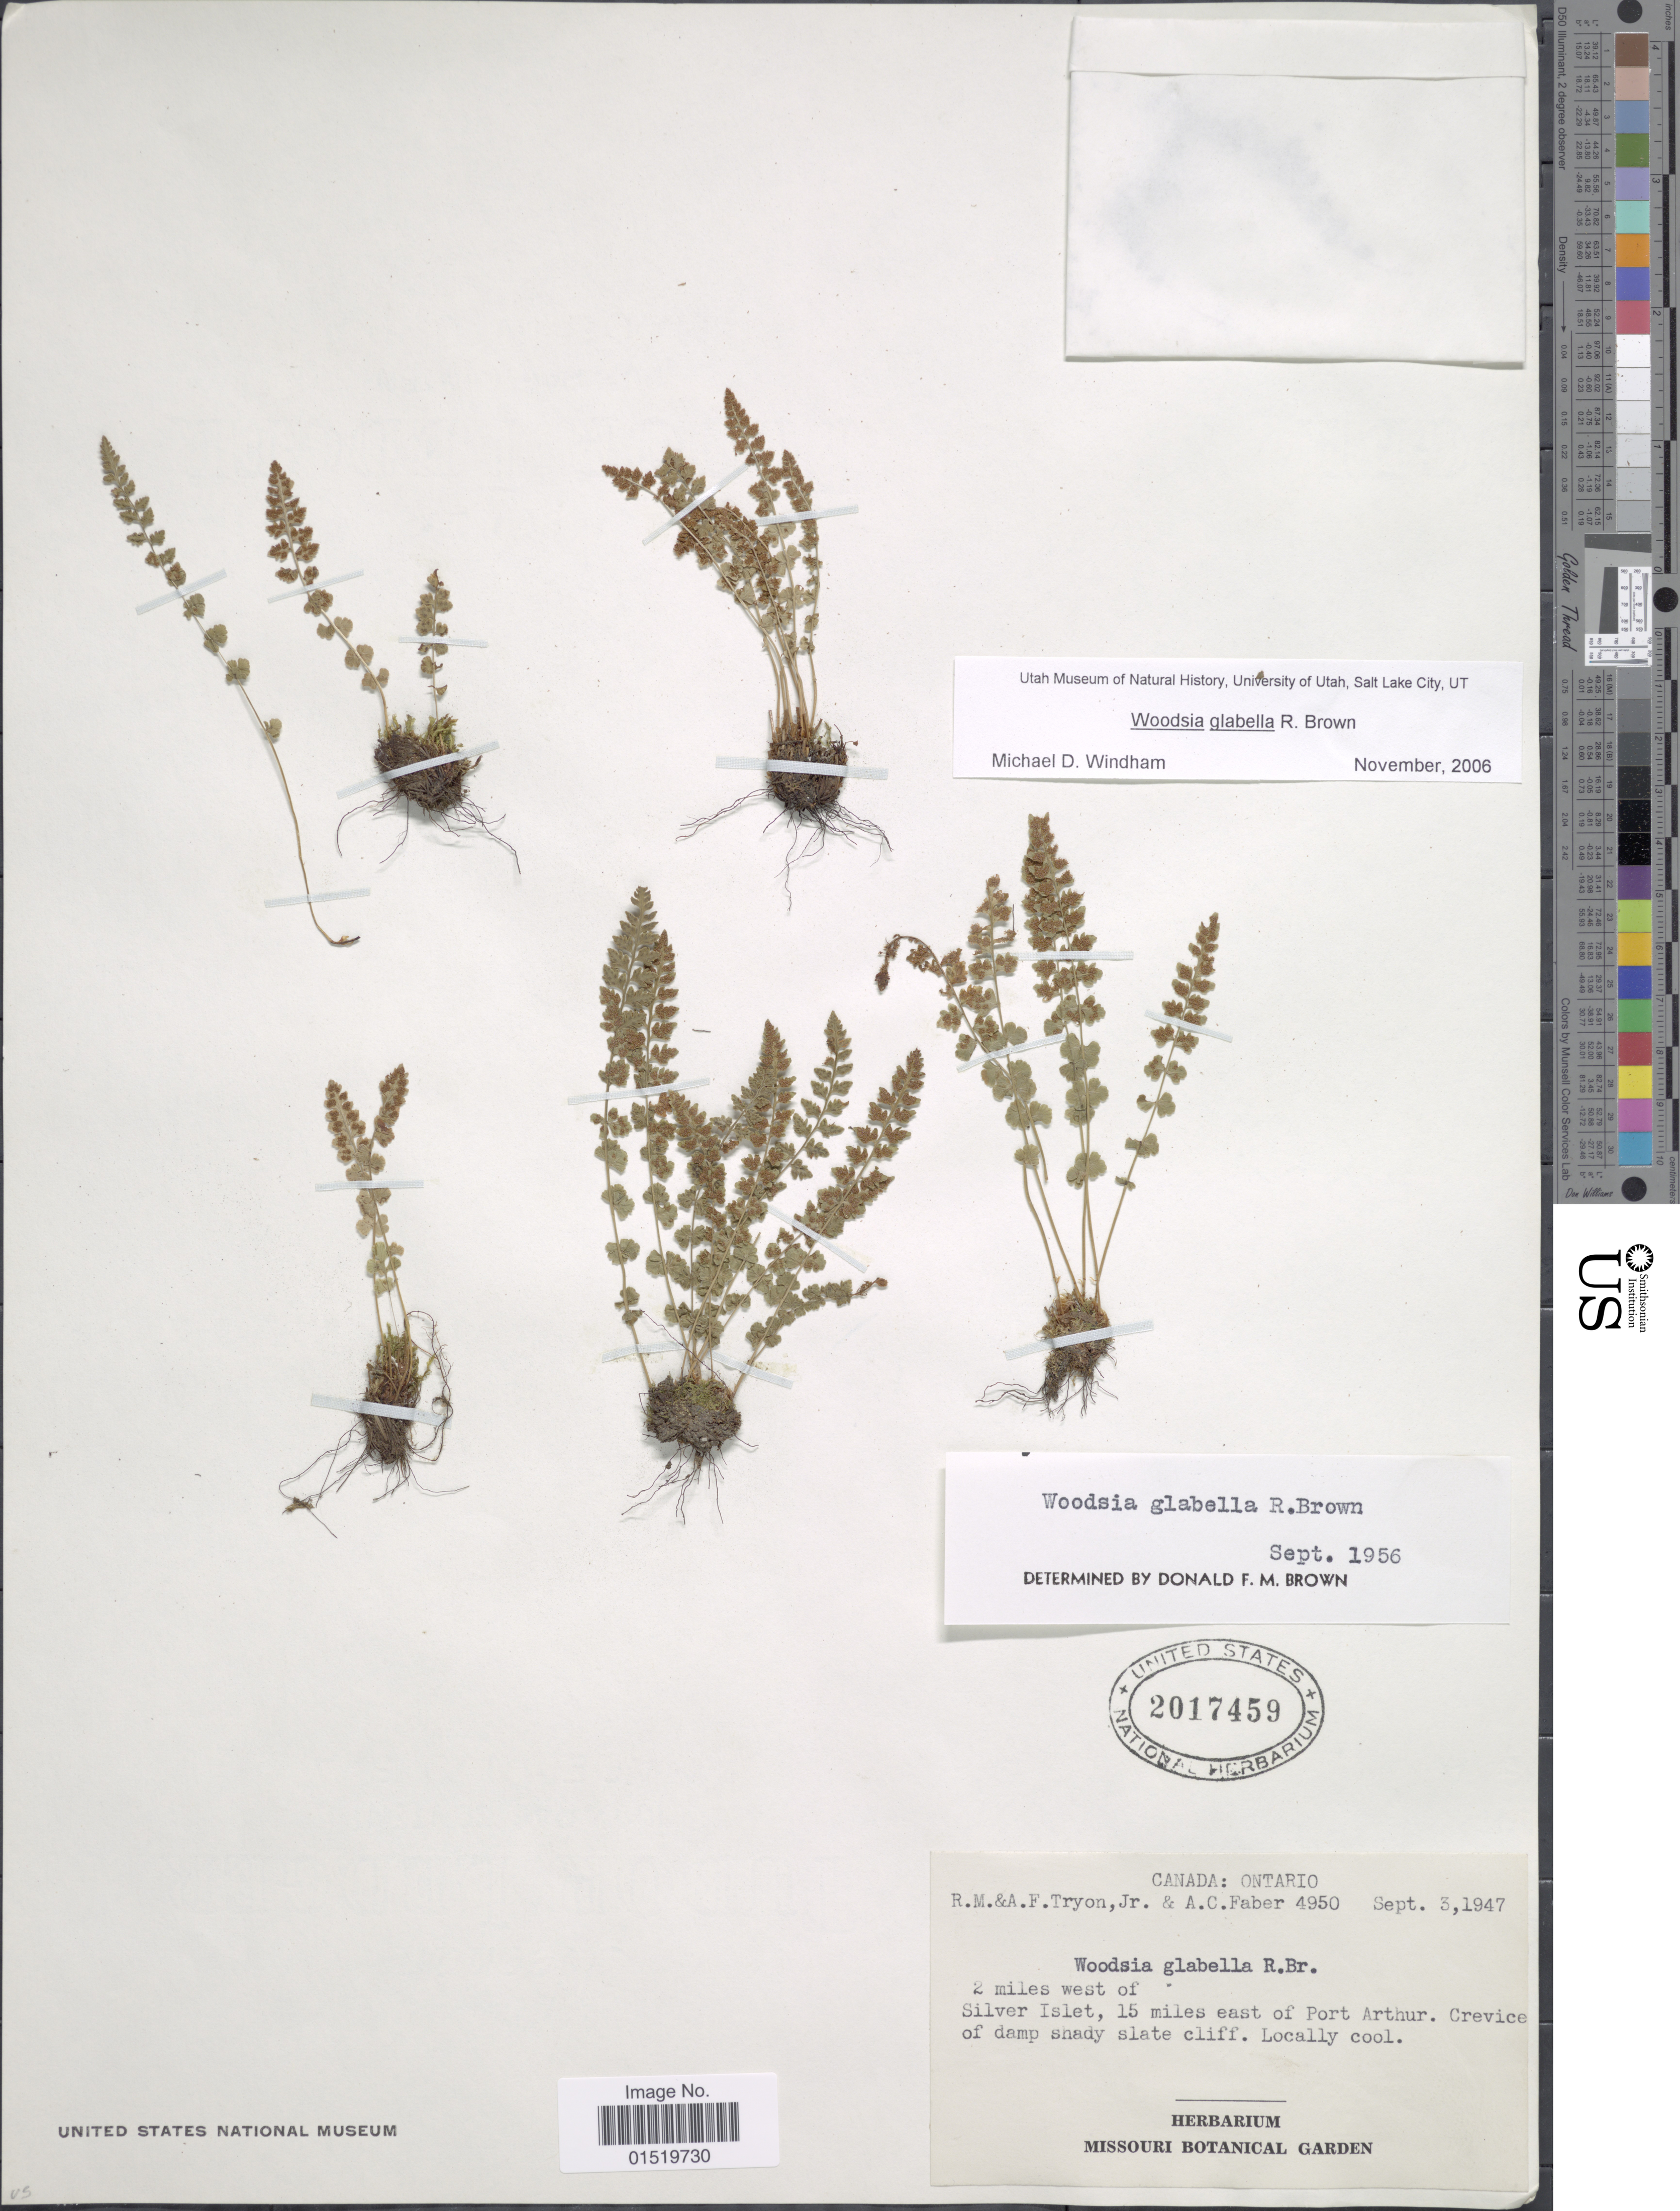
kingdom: Plantae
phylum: Tracheophyta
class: Polypodiopsida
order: Polypodiales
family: Woodsiaceae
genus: Woodsia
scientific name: Woodsia glabella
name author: R. Br.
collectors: R. M. Tryon, A. F. Tryon & A. Faber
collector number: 4950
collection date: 1947-09-03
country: Canada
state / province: Ontario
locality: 2 miles west of Silver Islet, 15 miles east of Port Arthur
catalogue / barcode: US 2017459